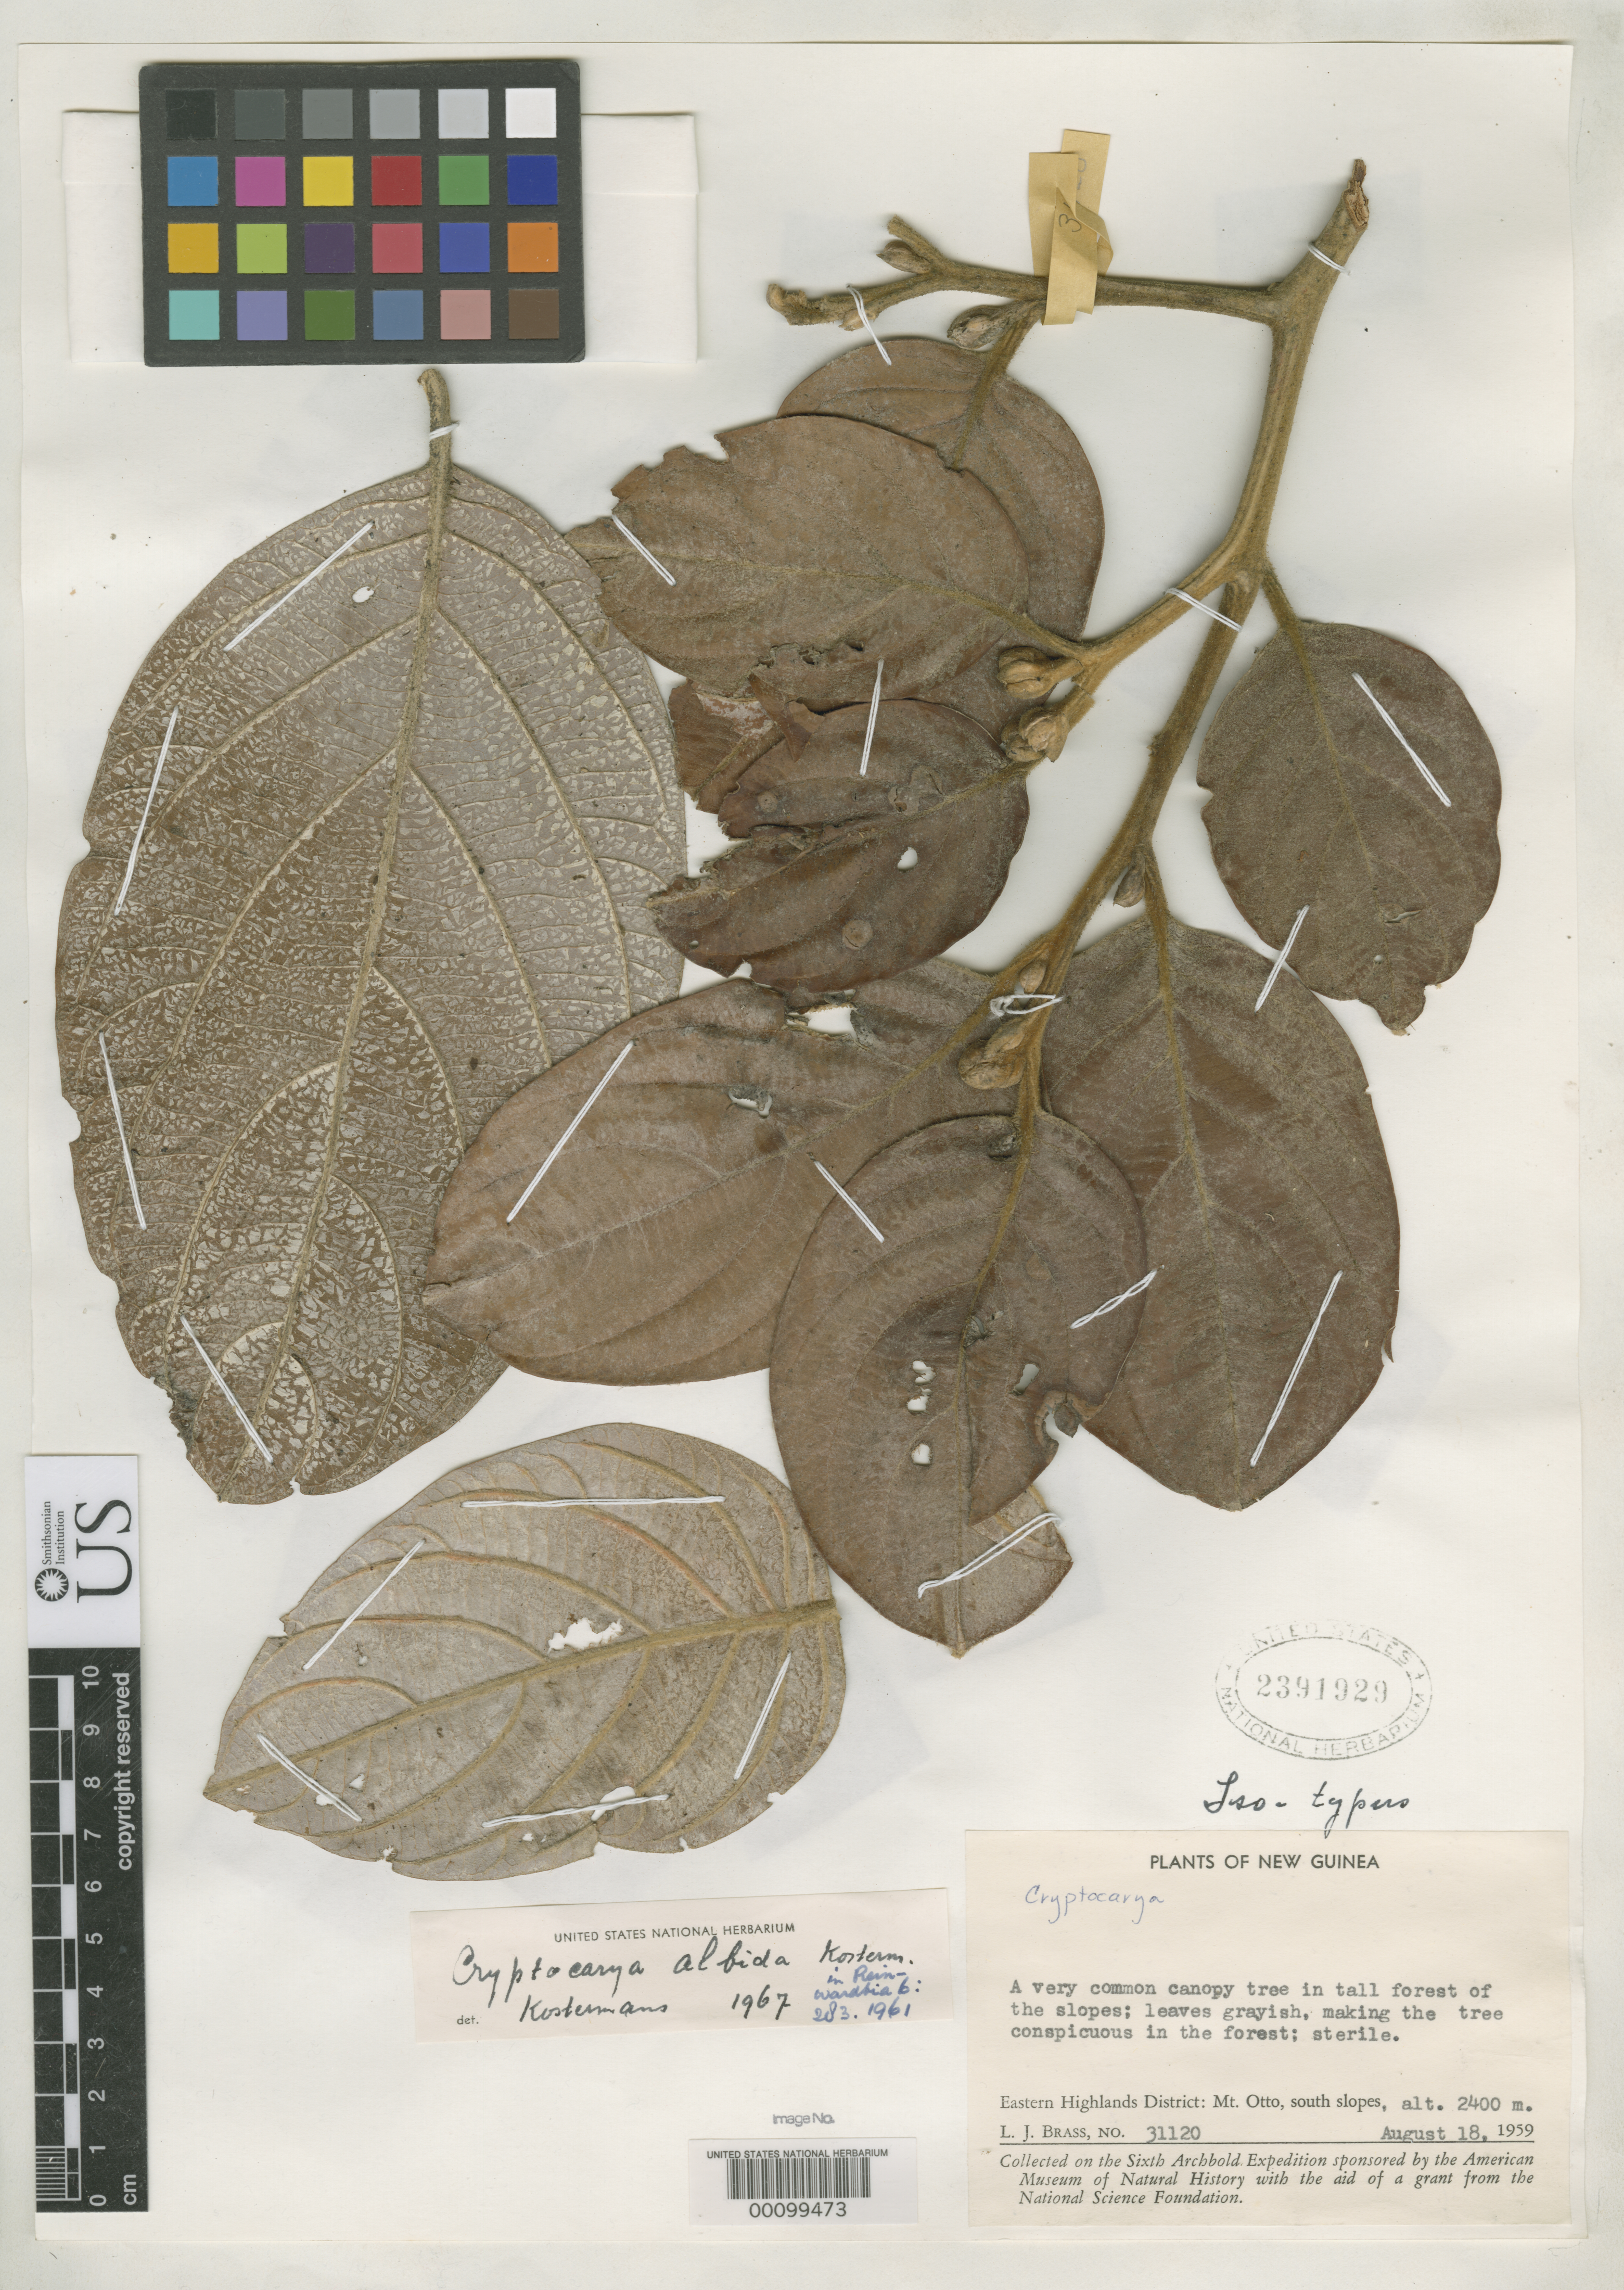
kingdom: Plantae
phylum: Tracheophyta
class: Magnoliopsida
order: Laurales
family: Lauraceae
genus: Cryptocarya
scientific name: Cryptocarya albida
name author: Kosterm.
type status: Isotype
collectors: L. J. Brass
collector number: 31120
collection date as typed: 18 Aug 1959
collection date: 1959-08-18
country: Papua New Guinea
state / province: Eastern Highlands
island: New Guinea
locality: Mt. Otto.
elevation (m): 2400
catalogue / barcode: US 2391929